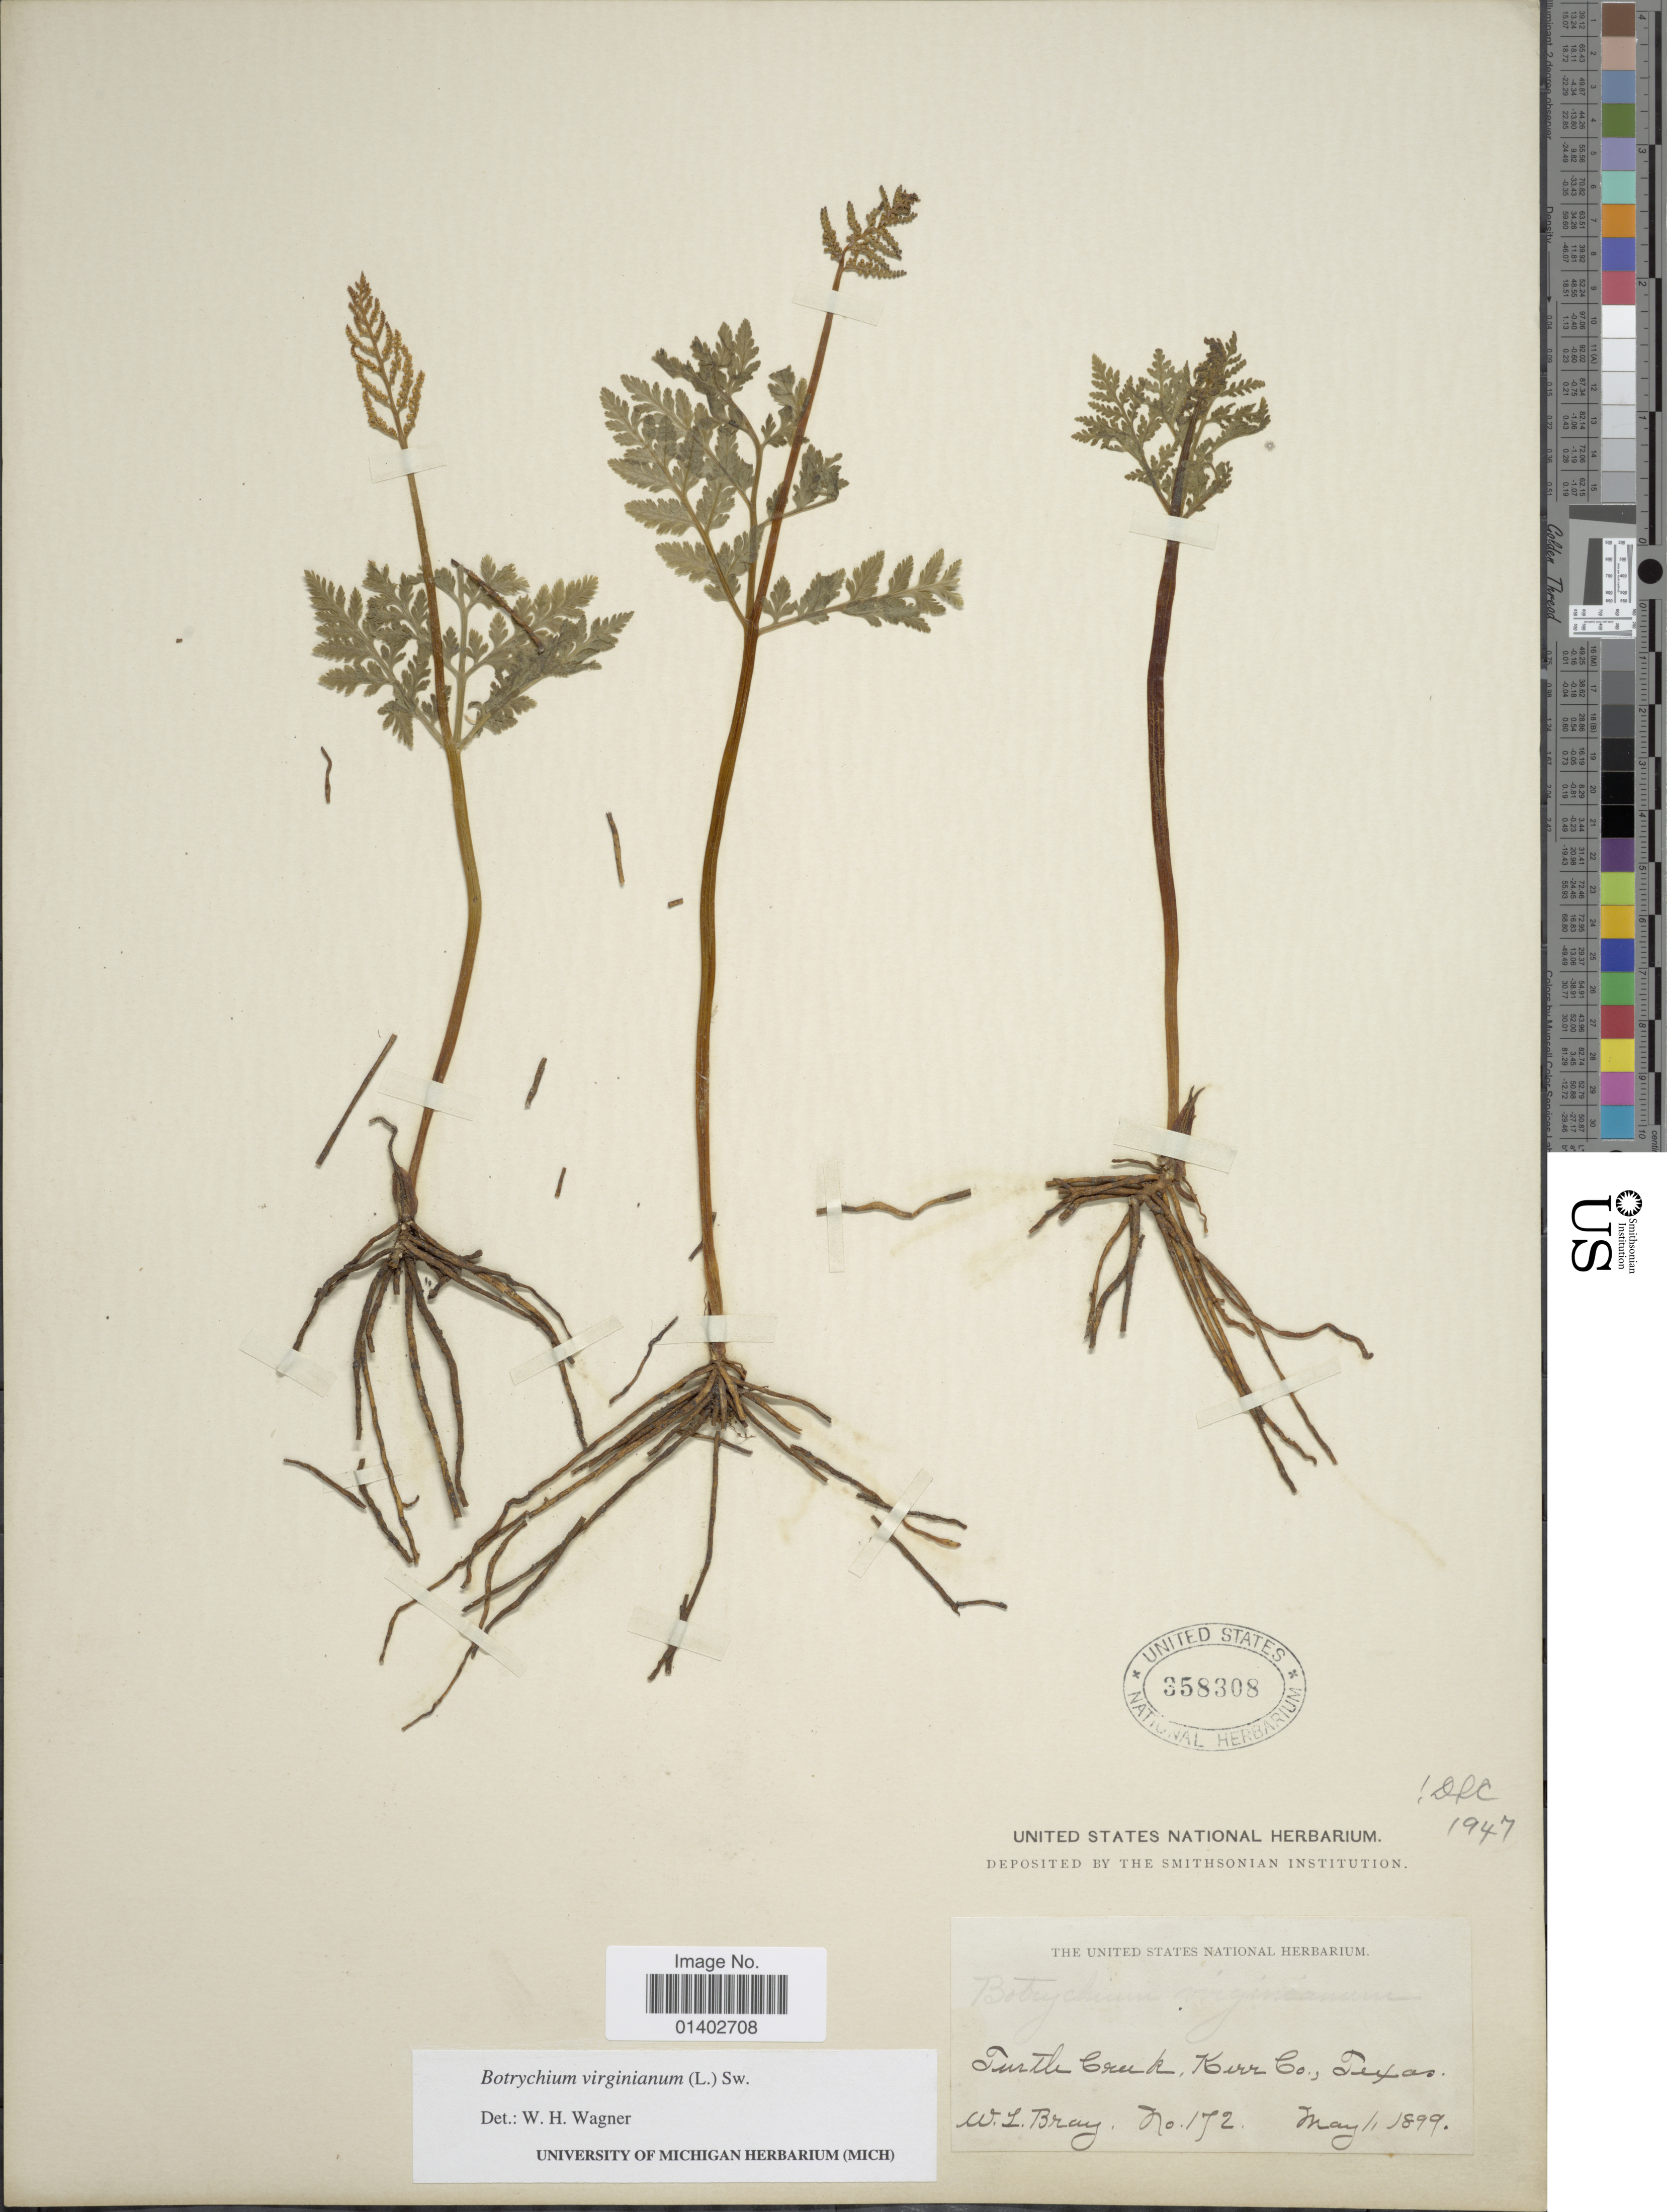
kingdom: Plantae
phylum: Tracheophyta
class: Polypodiopsida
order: Ophioglossales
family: Ophioglossaceae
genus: Botrychium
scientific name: Botrychium virginianum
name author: (L.) Sw.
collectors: W. L. Bray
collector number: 172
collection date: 1899-05-01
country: United States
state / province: Texas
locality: Turtle Creek, Kerr Co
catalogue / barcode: US 358308